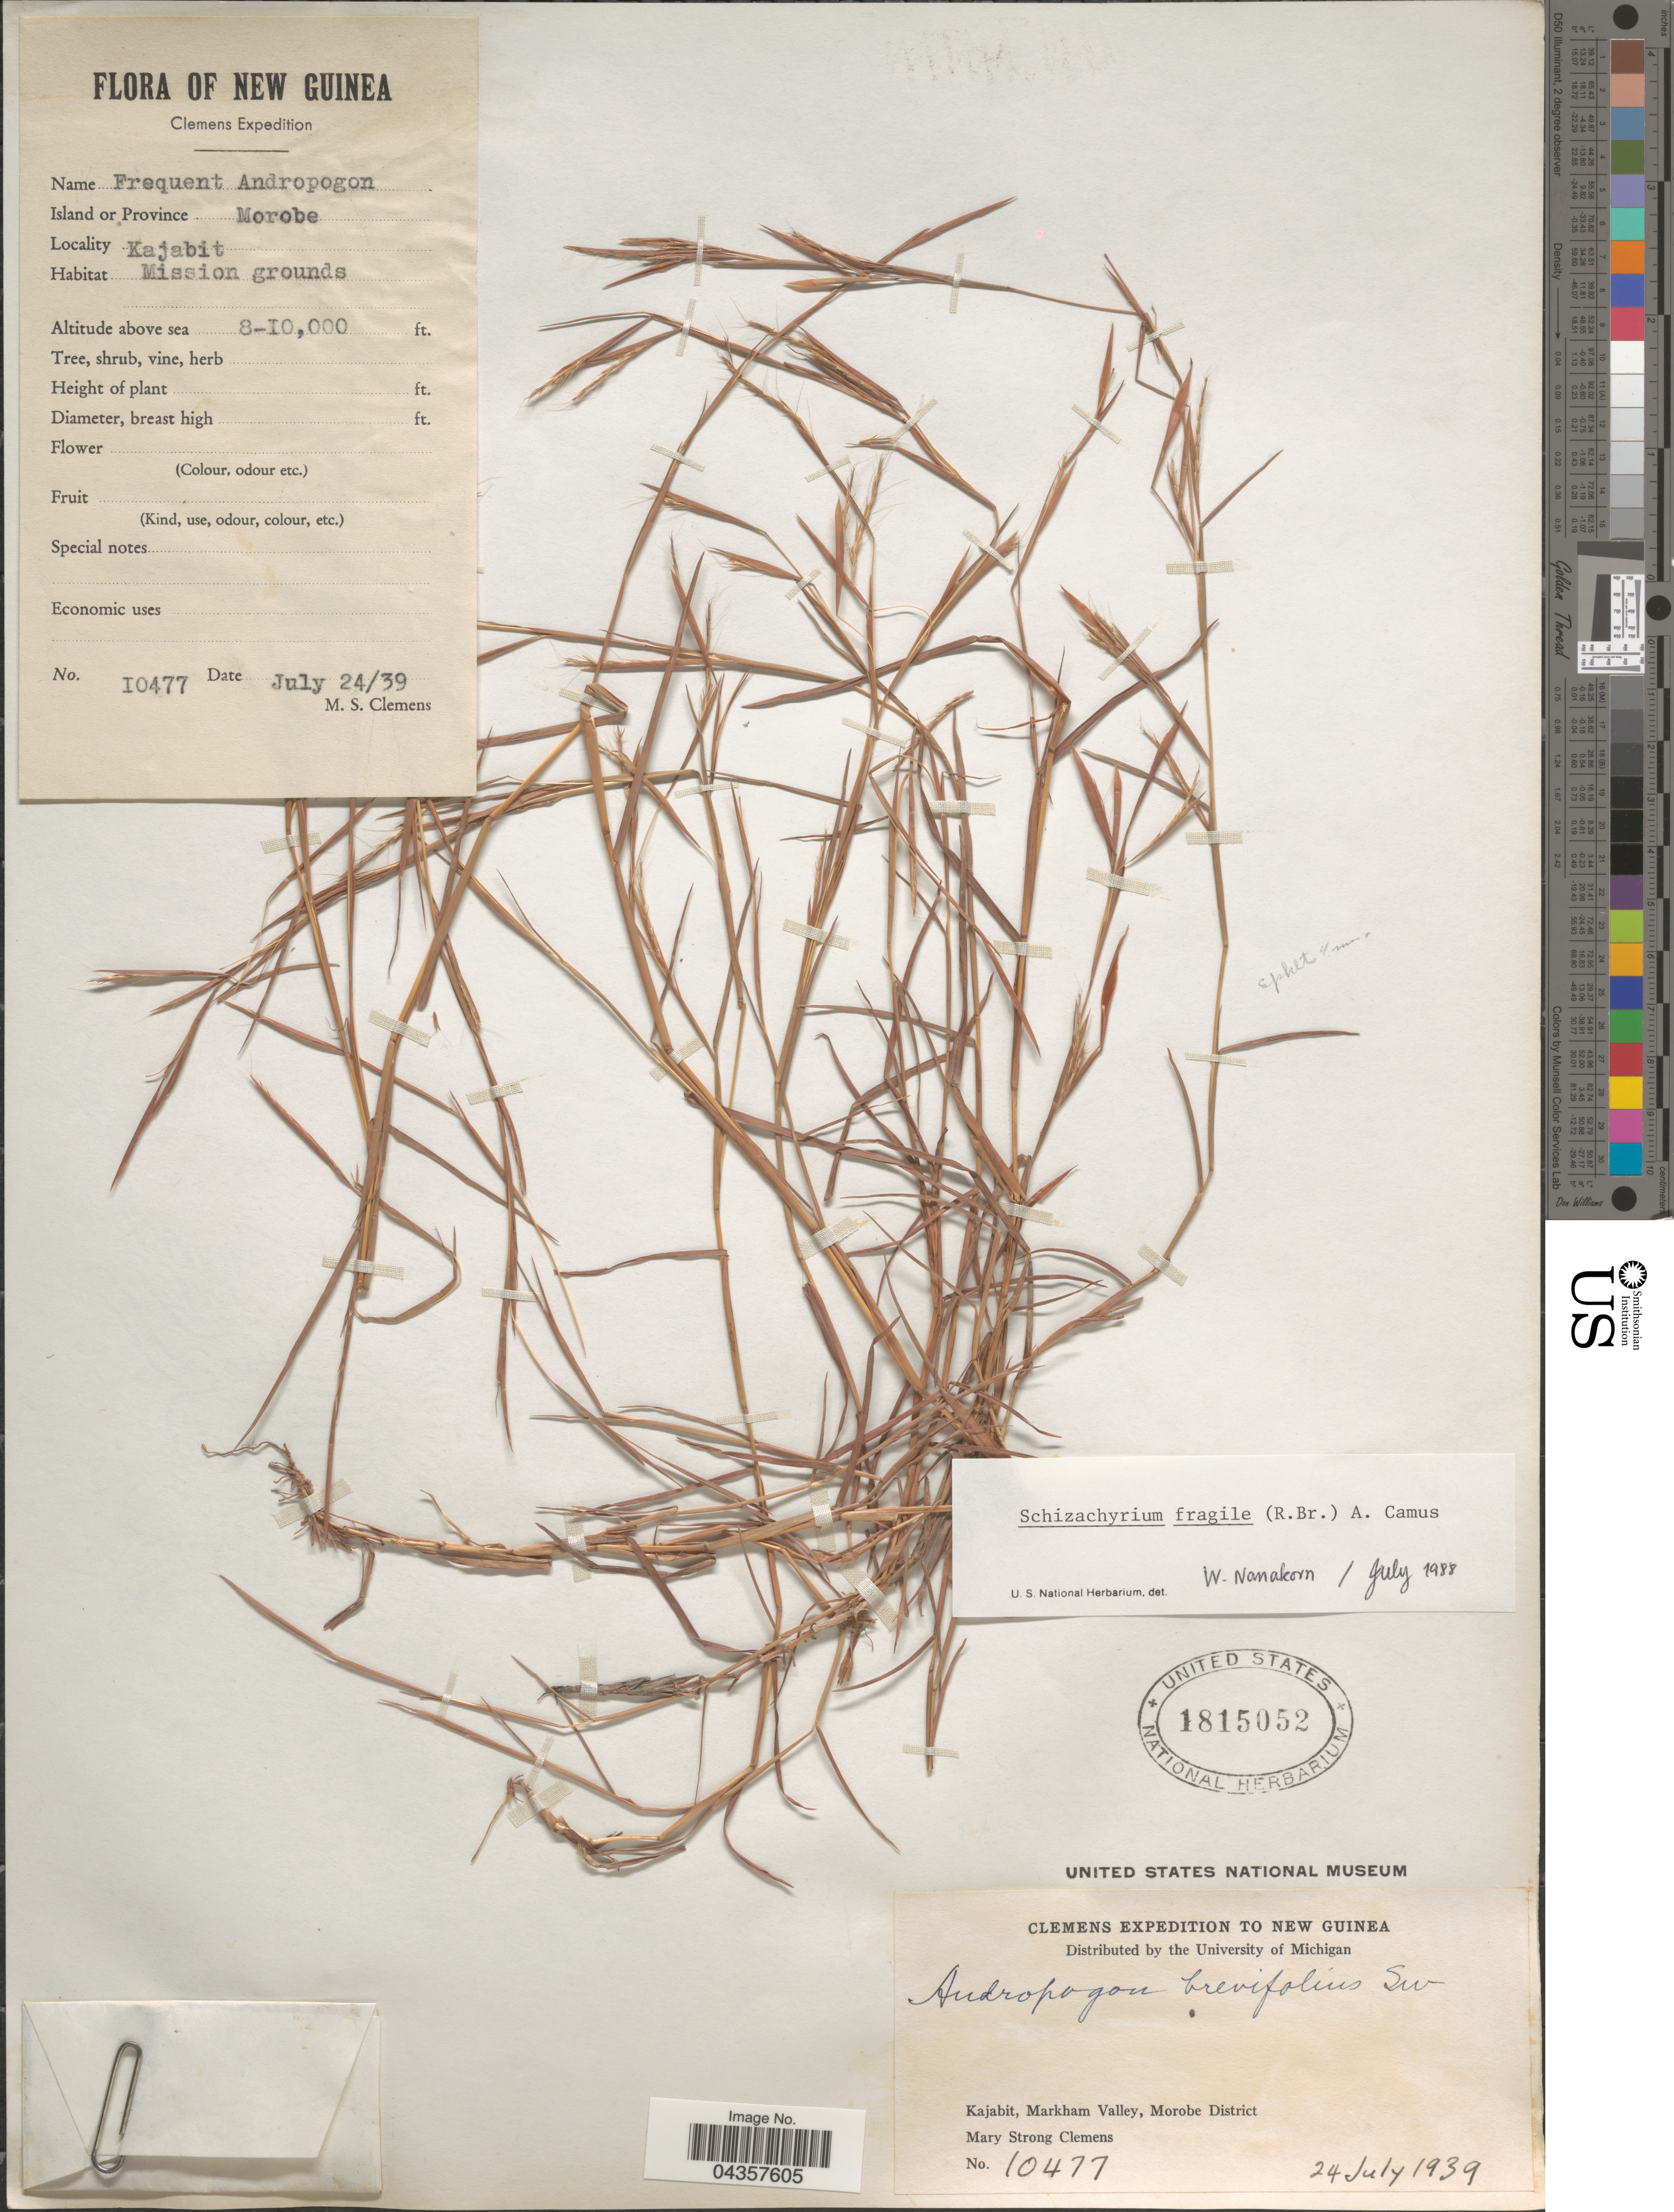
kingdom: Plantae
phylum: Tracheophyta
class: Liliopsida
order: Poales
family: Poaceae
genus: Schizachyrium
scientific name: Schizachyrium fragile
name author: (R. Br.) A. Camus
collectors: M. S. Clemens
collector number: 10477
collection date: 1939-07-24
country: Papua New Guinea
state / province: Morobe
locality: Clemens Expedition To New Guinea. Kajabit, Markham Valley, Morobe District. Mission grounds.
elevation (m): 2438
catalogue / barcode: US 1815052